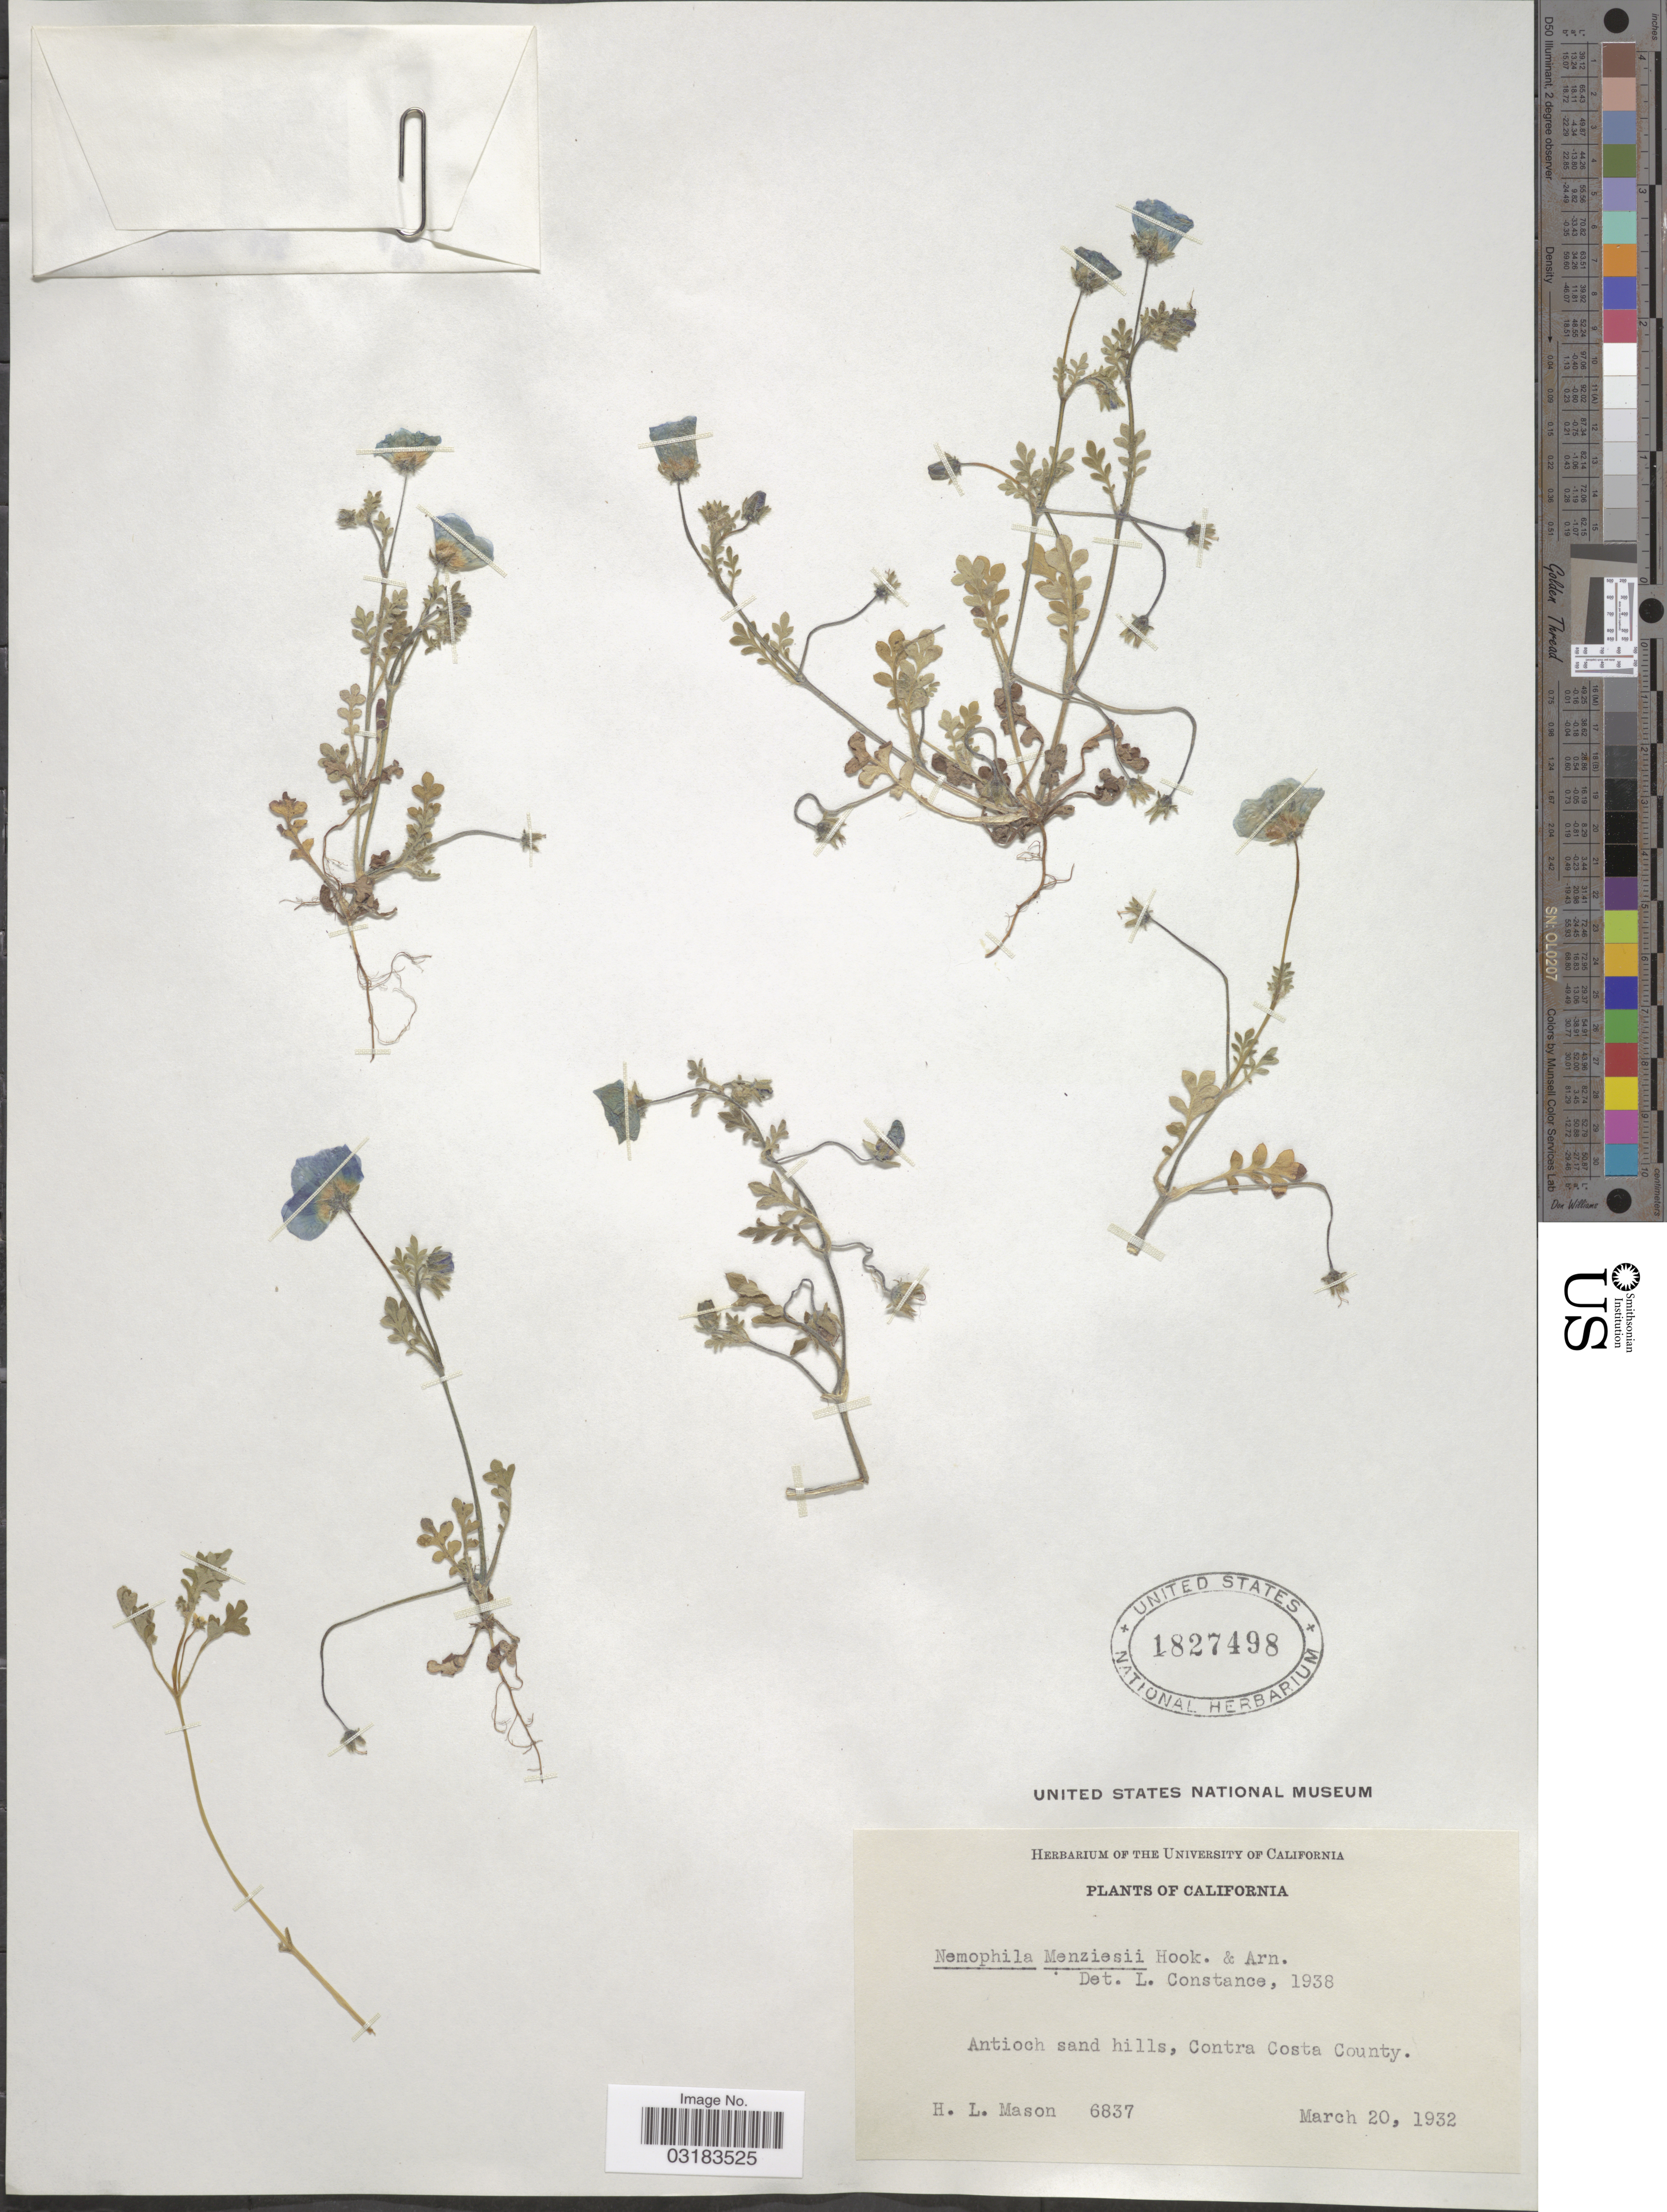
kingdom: Plantae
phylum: Tracheophyta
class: Magnoliopsida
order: Boraginales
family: Hydrophyllaceae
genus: Nemophila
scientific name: Nemophila menziesii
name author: Hook. & Arn.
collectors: H. L. Mason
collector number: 6837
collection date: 1932-03-20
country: United States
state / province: California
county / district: Contra Costa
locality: Antioch sand hills, Contra Costa County.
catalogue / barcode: US 1827498